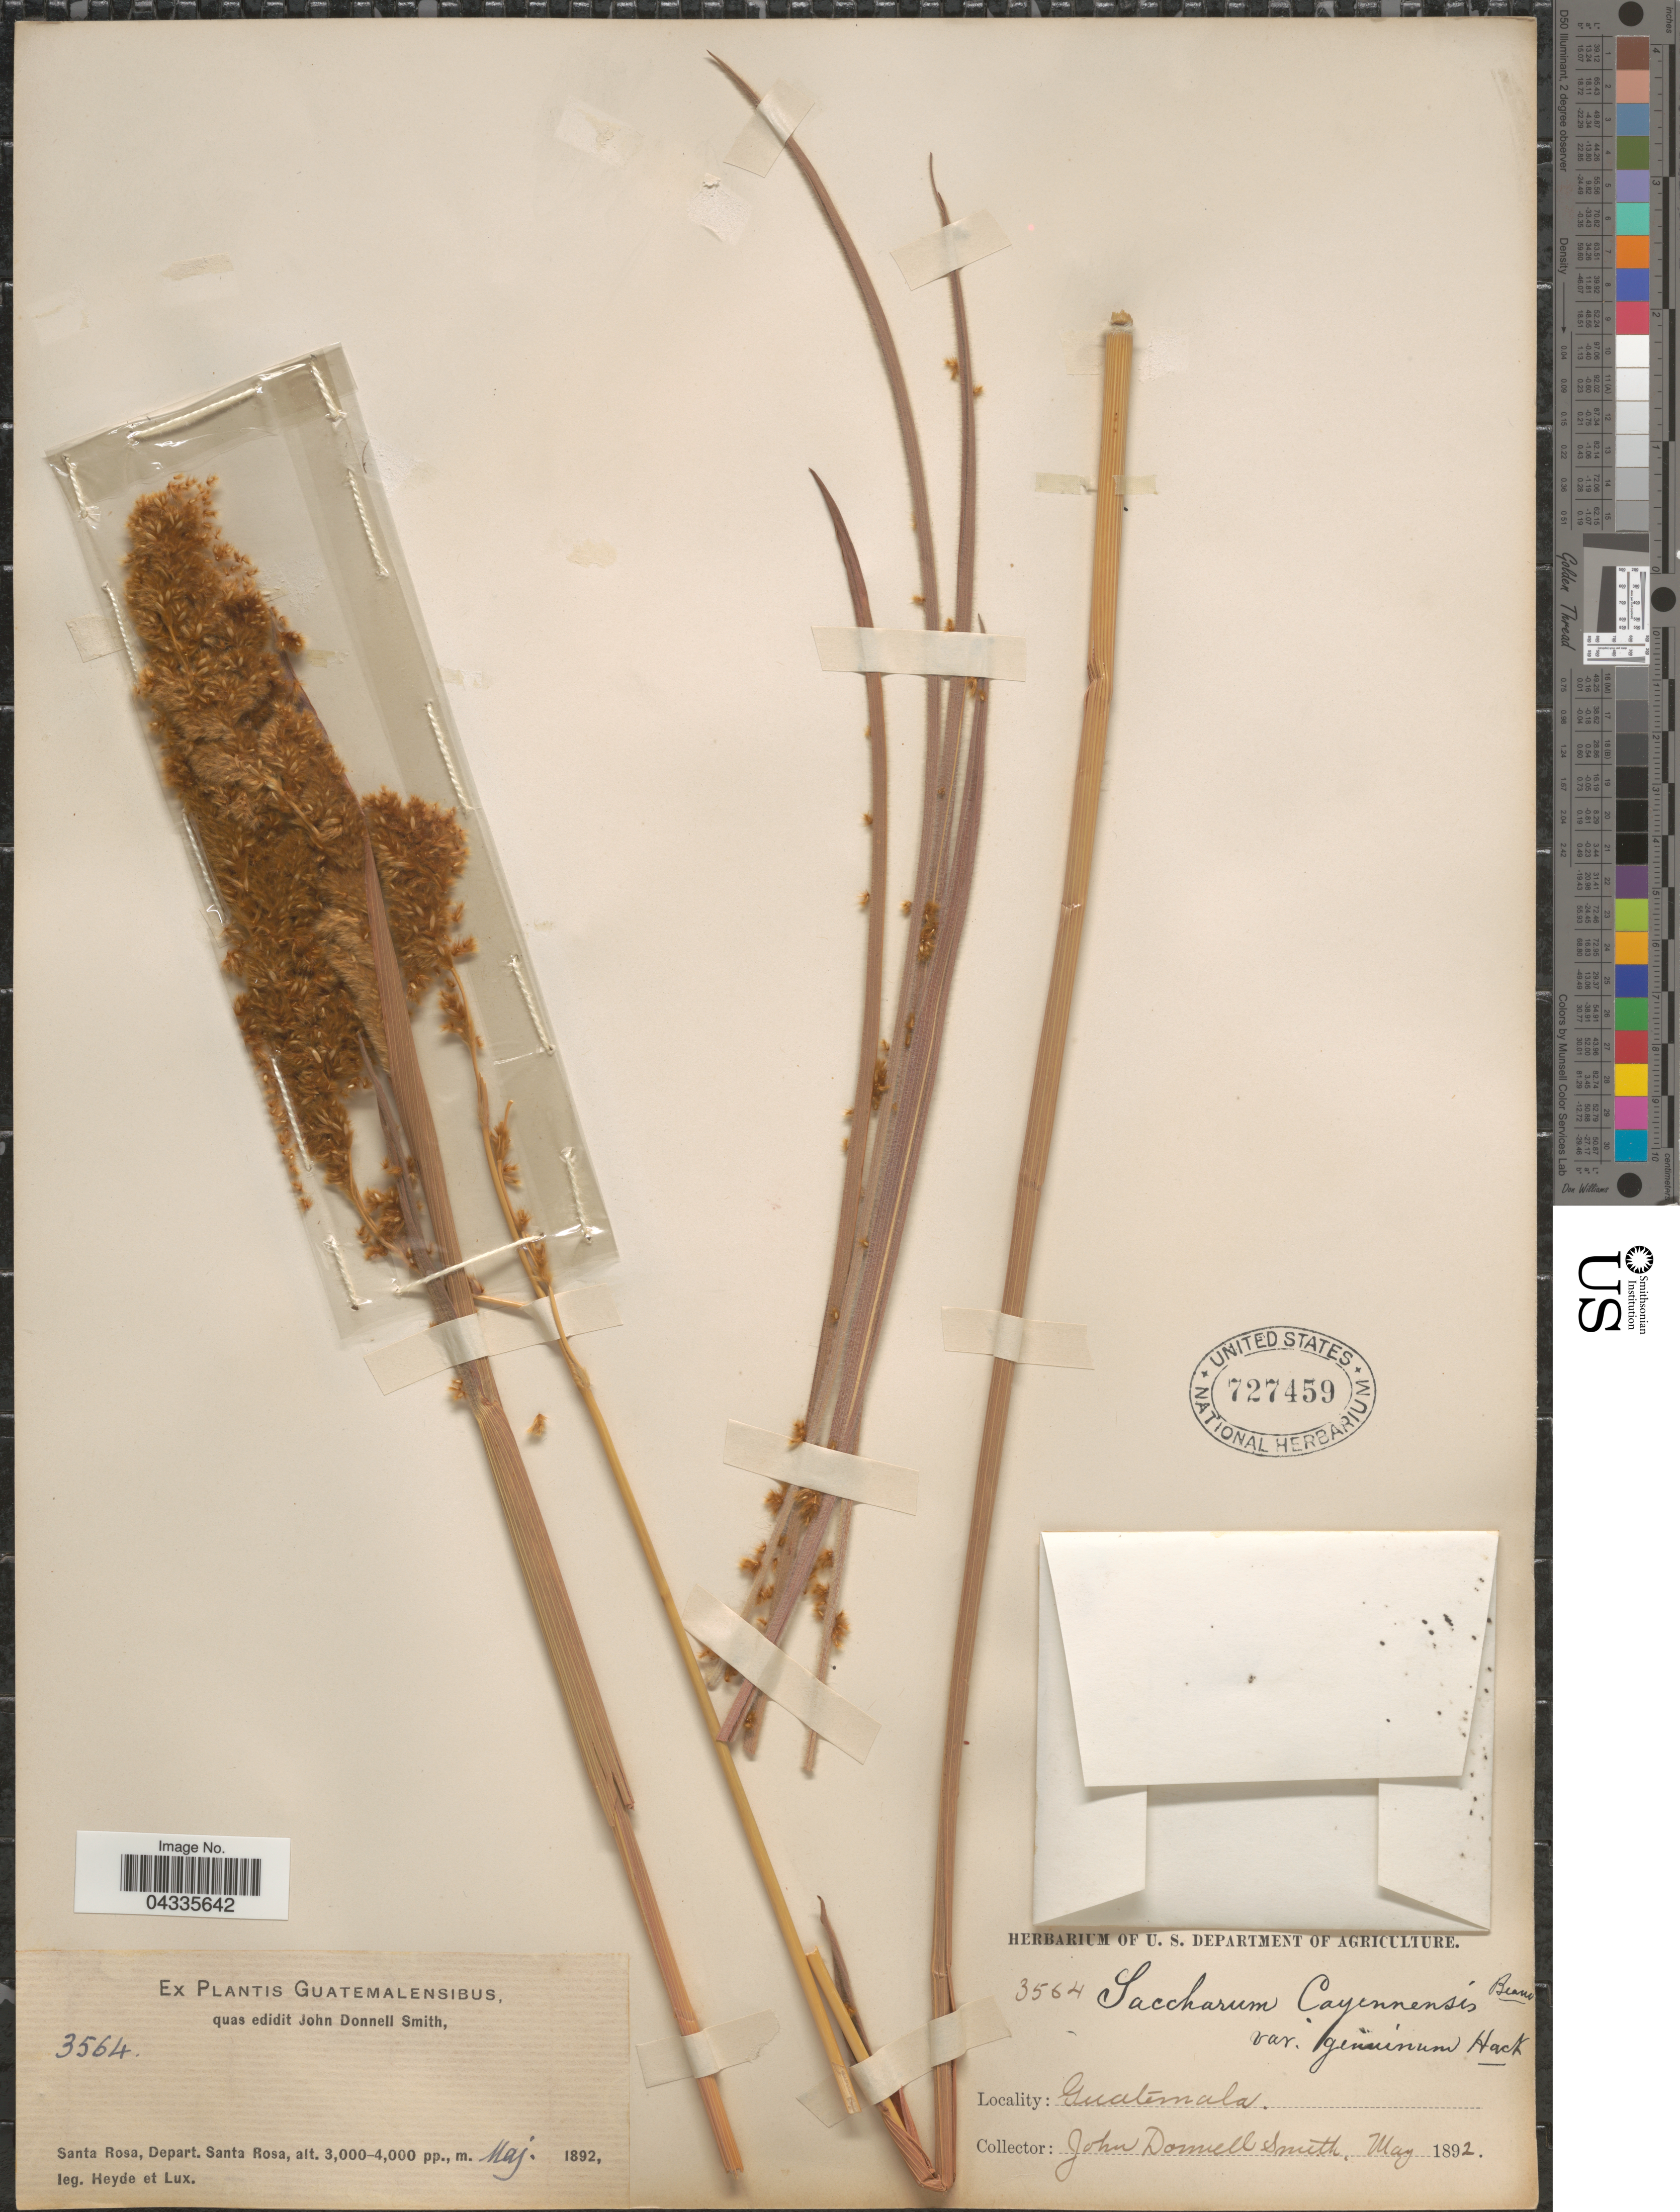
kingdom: Plantae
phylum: Tracheophyta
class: Liliopsida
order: Poales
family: Poaceae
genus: Eriochrysis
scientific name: Eriochrysis cayennensis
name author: P. Beauv.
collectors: J. Donnell Smith, Heyde & Lux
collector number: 3564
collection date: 1892-05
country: Guatemala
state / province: Santa Rosa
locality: Santa Rosa, Depart. Santa Rosa.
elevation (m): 914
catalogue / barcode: US 727459